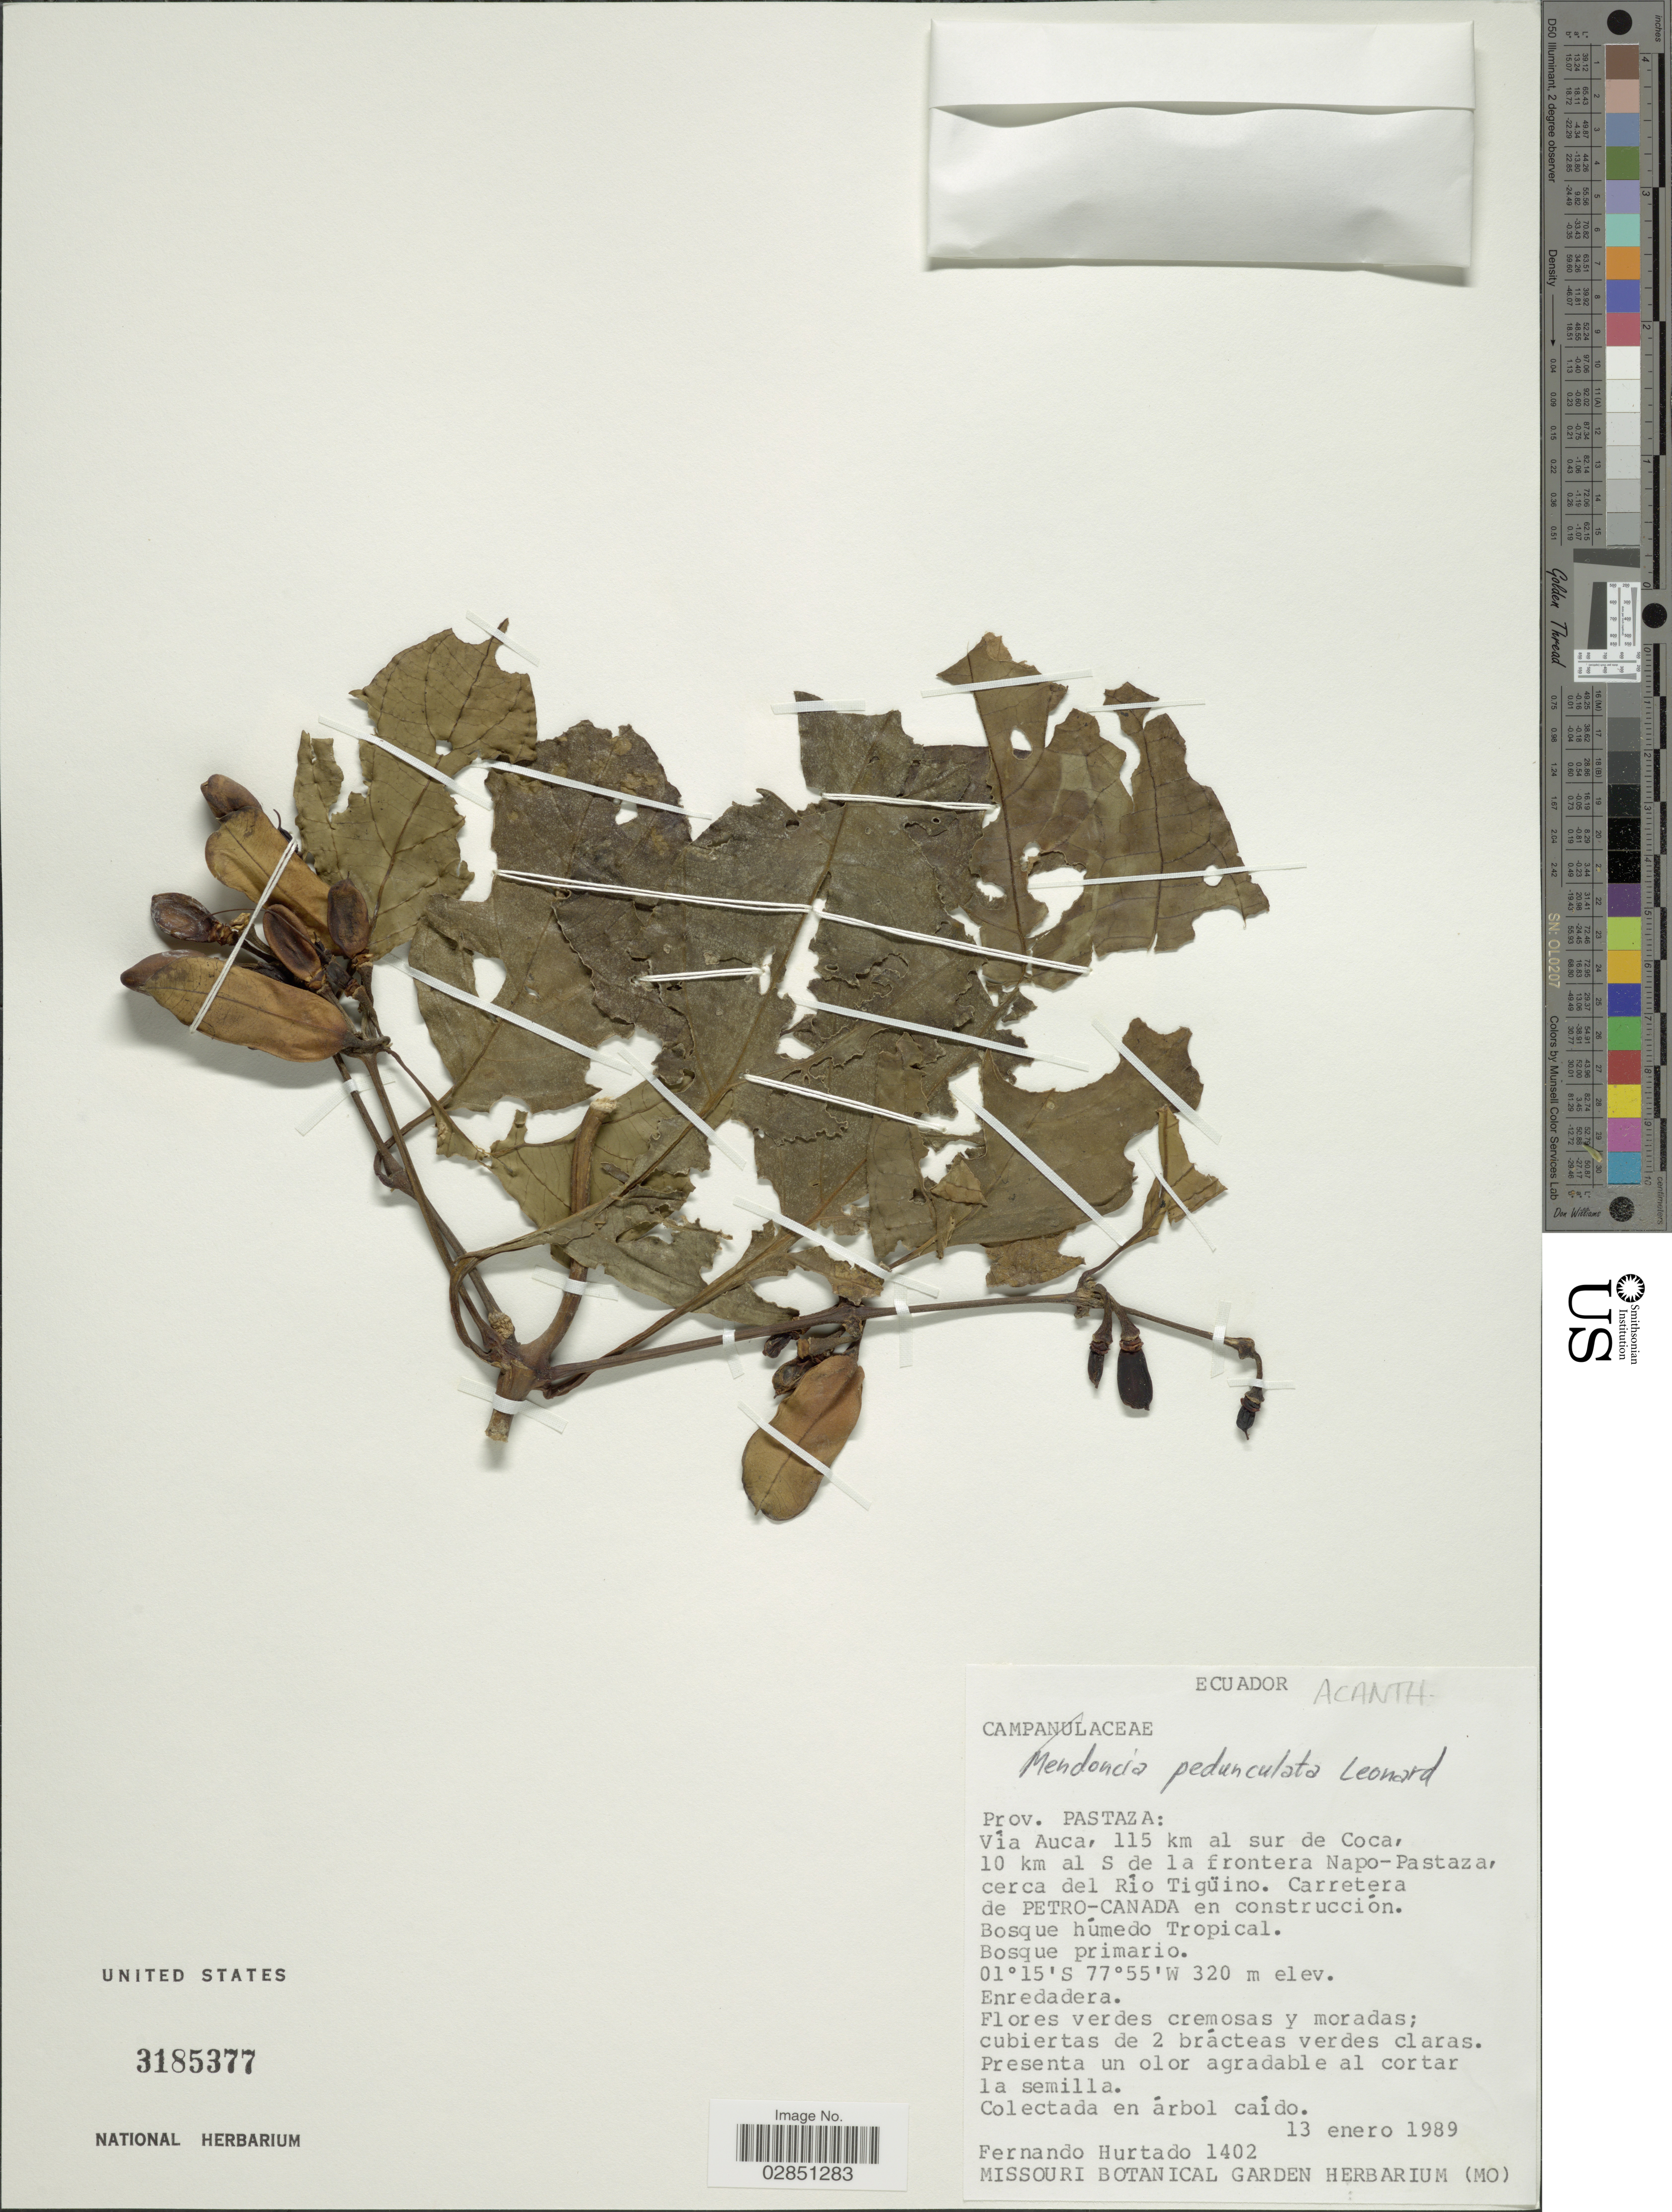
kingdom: Plantae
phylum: Tracheophyta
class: Magnoliopsida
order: Lamiales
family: Acanthaceae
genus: Mendoncia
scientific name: Mendoncia pedunculata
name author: Leonard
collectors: F. Hurtado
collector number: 1402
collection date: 1989-01-13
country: Ecuador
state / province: Pastaza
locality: Vía Auca, 115 km al sur de Coca, 10 km al S de la frontera Napo-Pastaza, cerca del Río Tigüino. Carretera de Petro-Canada en construcción.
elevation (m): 320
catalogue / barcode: US 3185377